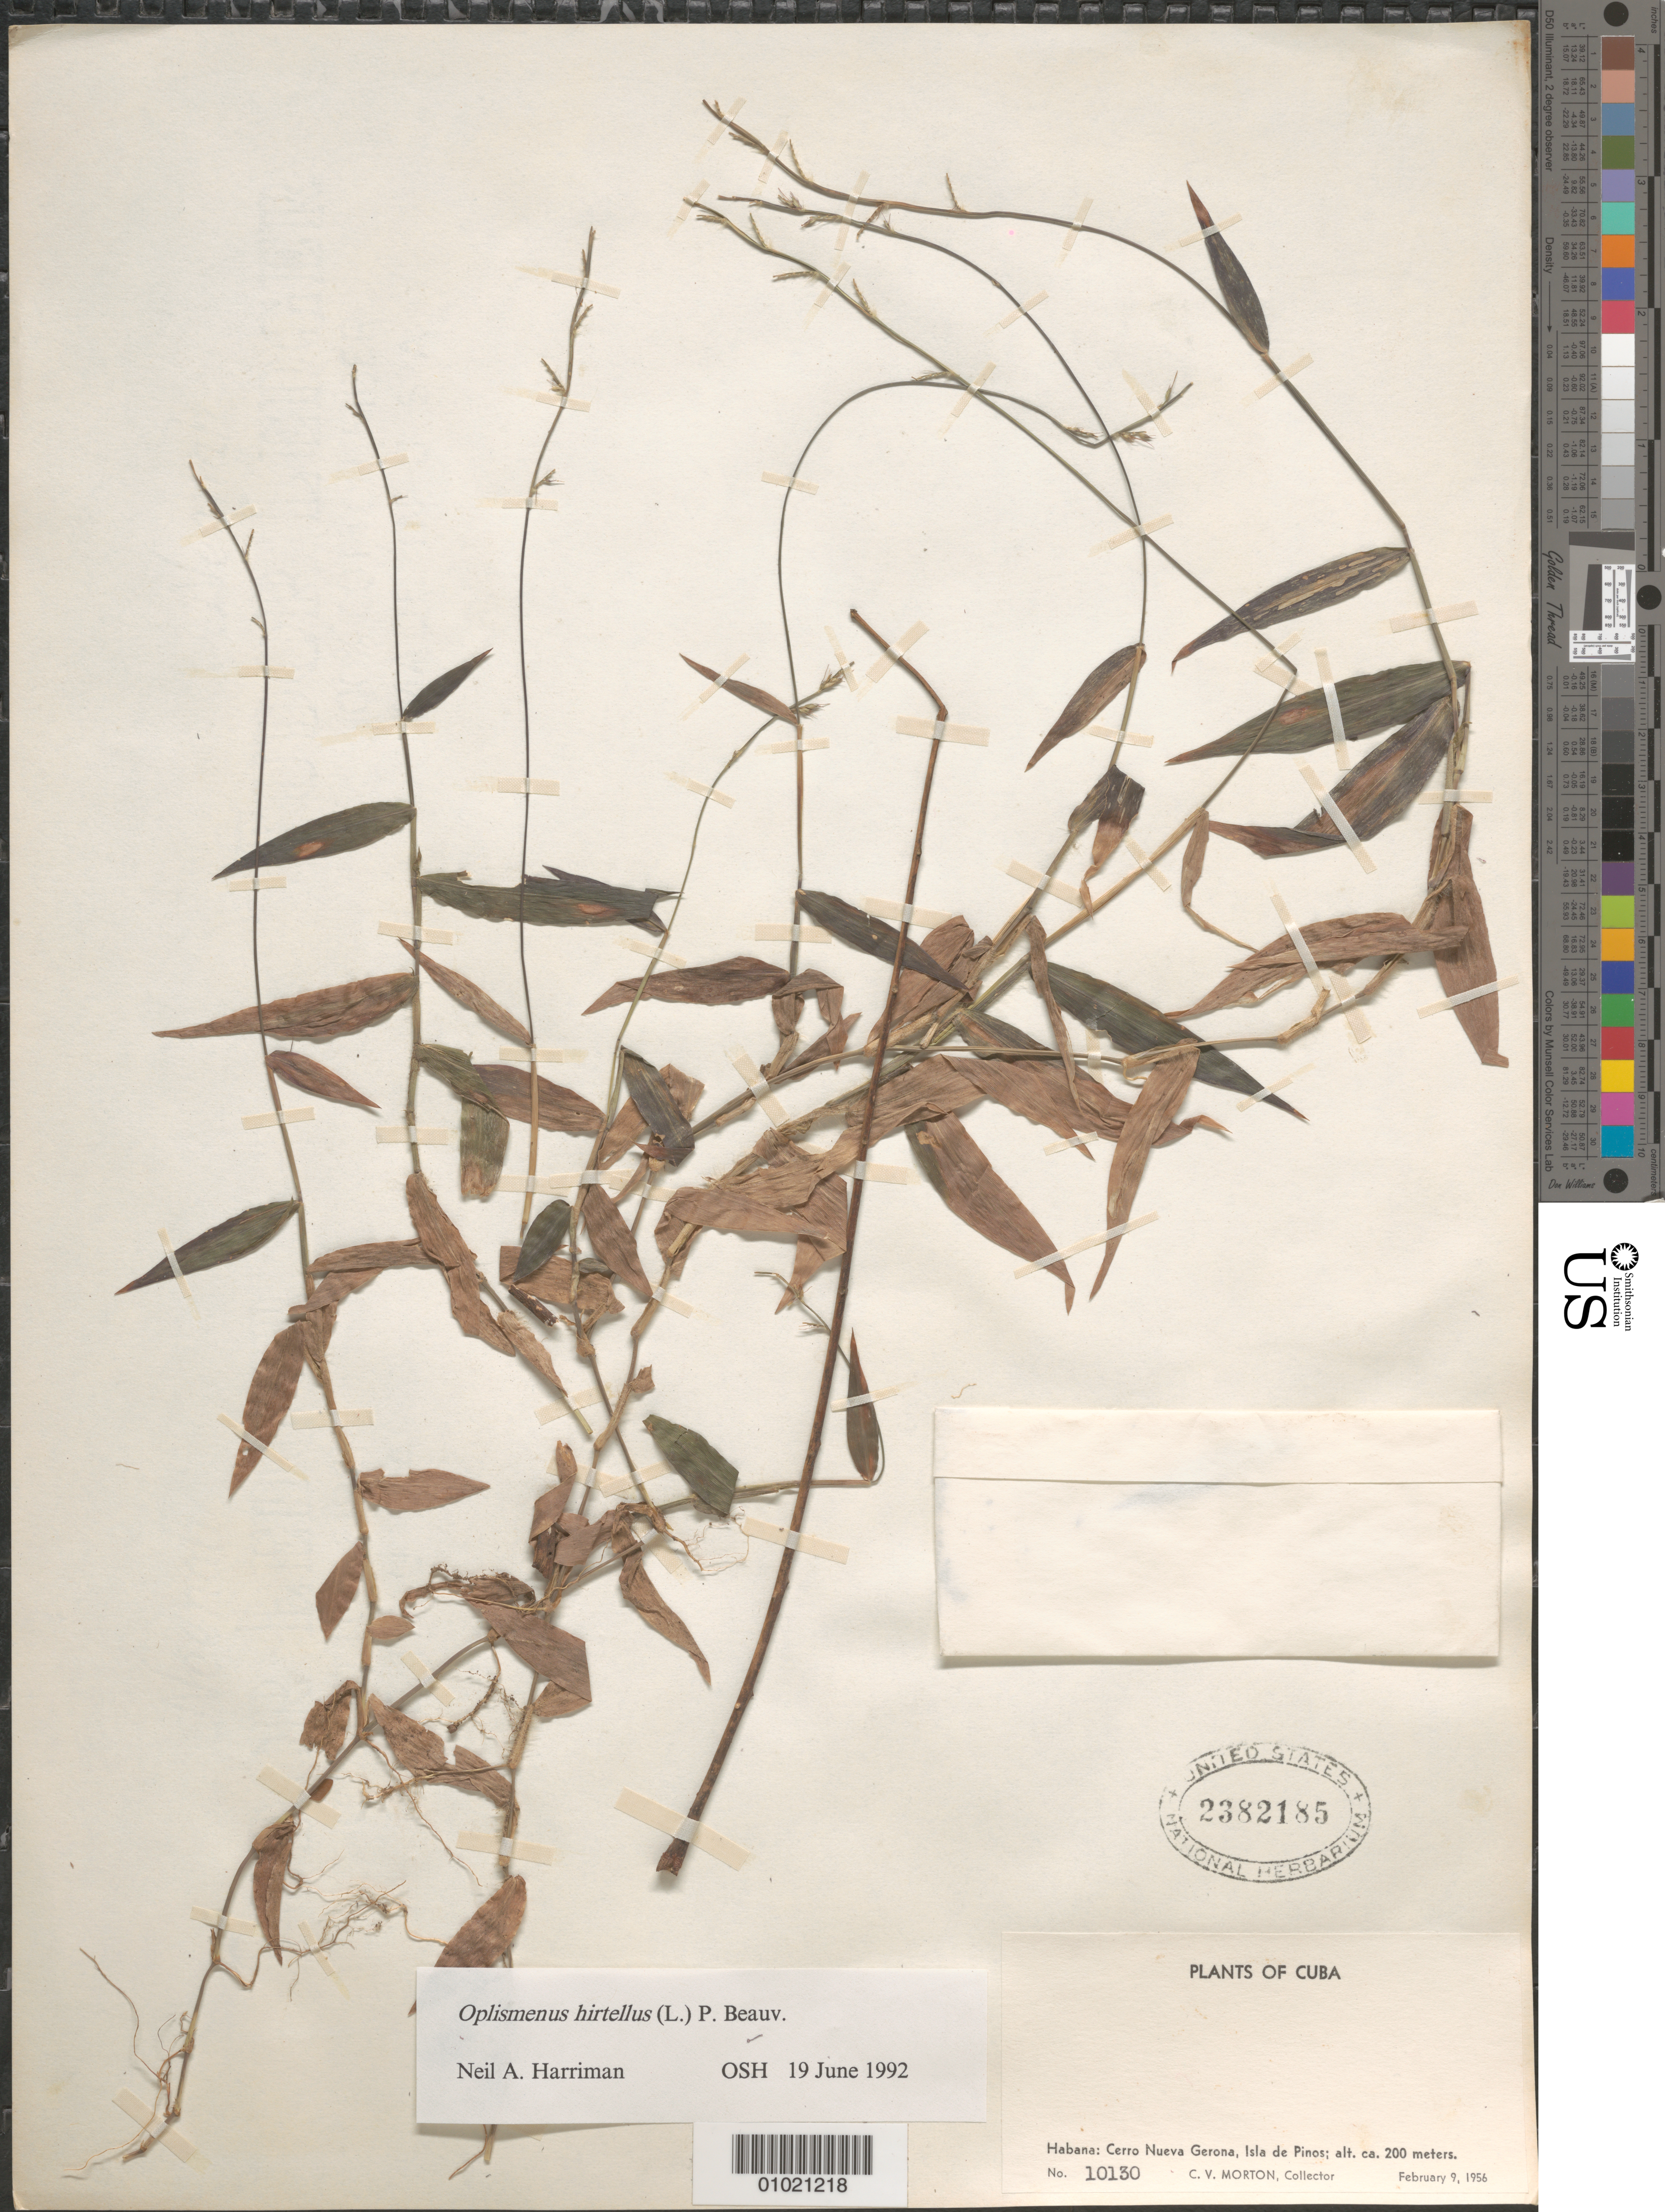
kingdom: Plantae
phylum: Tracheophyta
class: Liliopsida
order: Poales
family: Poaceae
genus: Oplismenus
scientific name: Oplismenus hirtellus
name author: (L.) P. Beauv.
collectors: C. V. Morton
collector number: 10130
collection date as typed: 09 Feb 1956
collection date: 1956-02-09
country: Cuba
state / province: Isla de la Juventud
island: Isla de la Juventud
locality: [Isle of Pines], Cerro Nuevo Gerona,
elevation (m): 200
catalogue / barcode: US 2382185